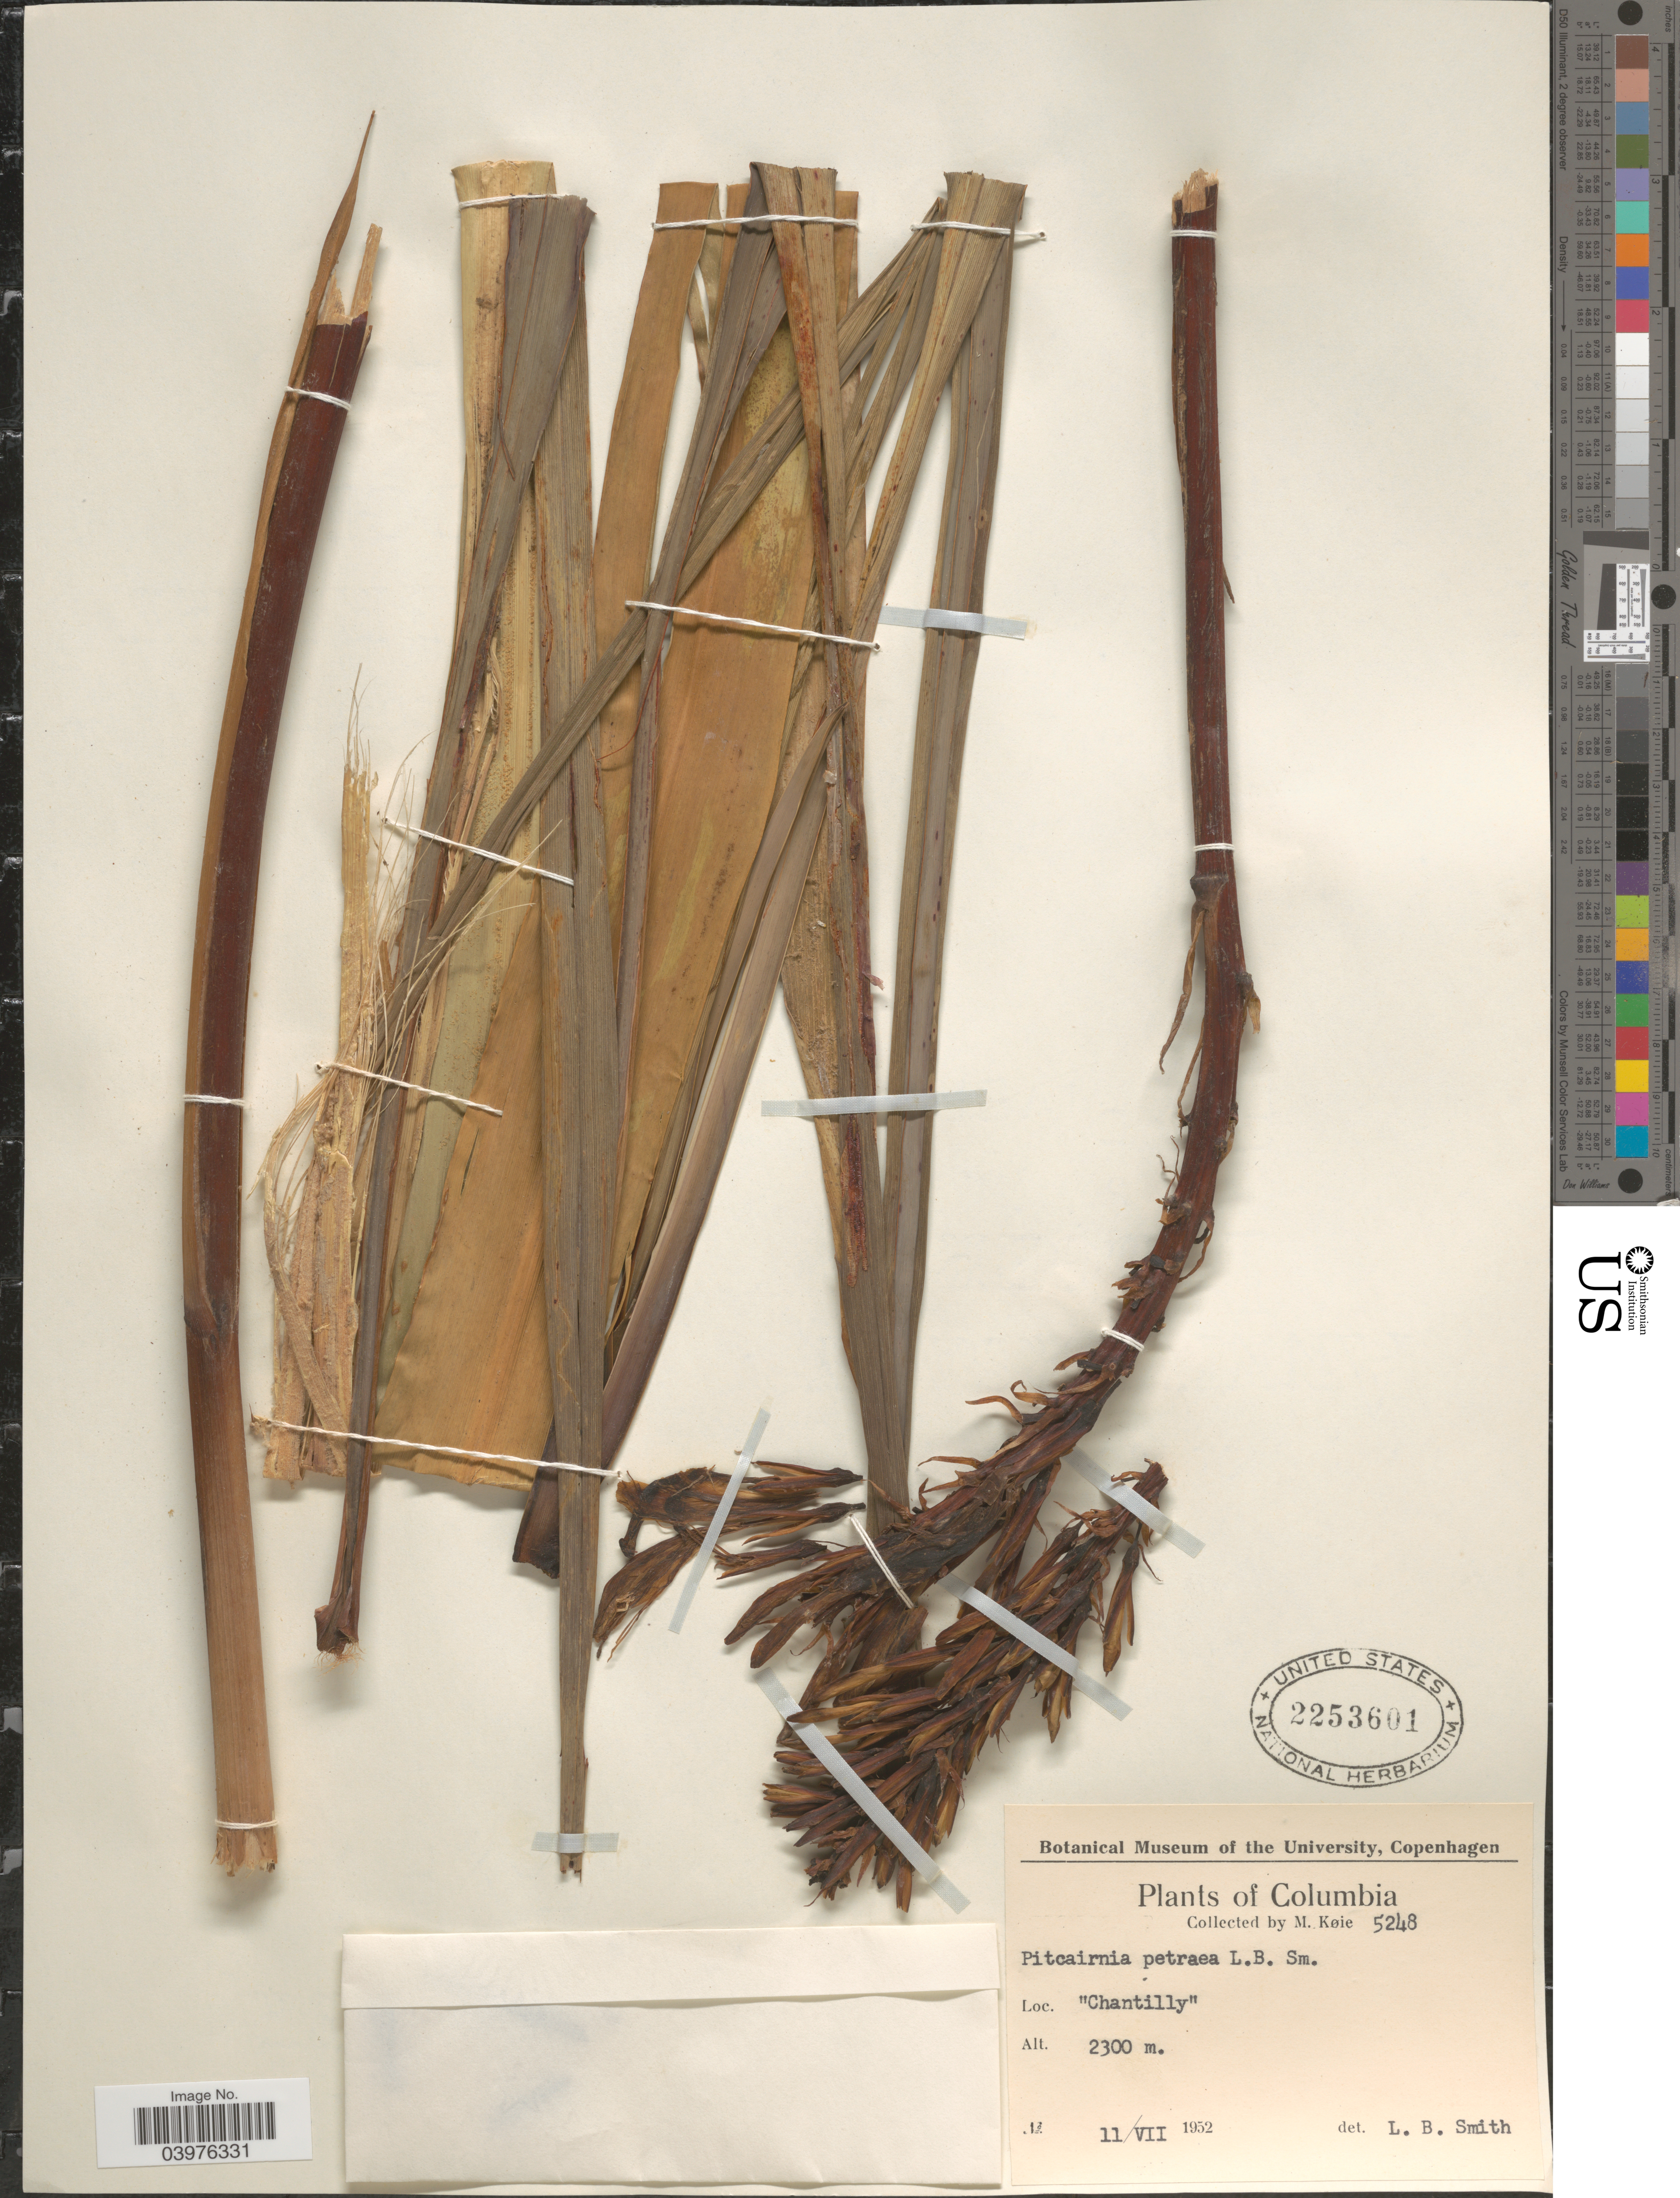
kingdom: Plantae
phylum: Tracheophyta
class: Liliopsida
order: Poales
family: Bromeliaceae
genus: Pitcairnia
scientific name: Pitcairnia petraea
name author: L.B. Sm.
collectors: M. Köie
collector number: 5248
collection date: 1952-08-11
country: Colombia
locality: Chantilly.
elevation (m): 2300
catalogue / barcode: US 2253601